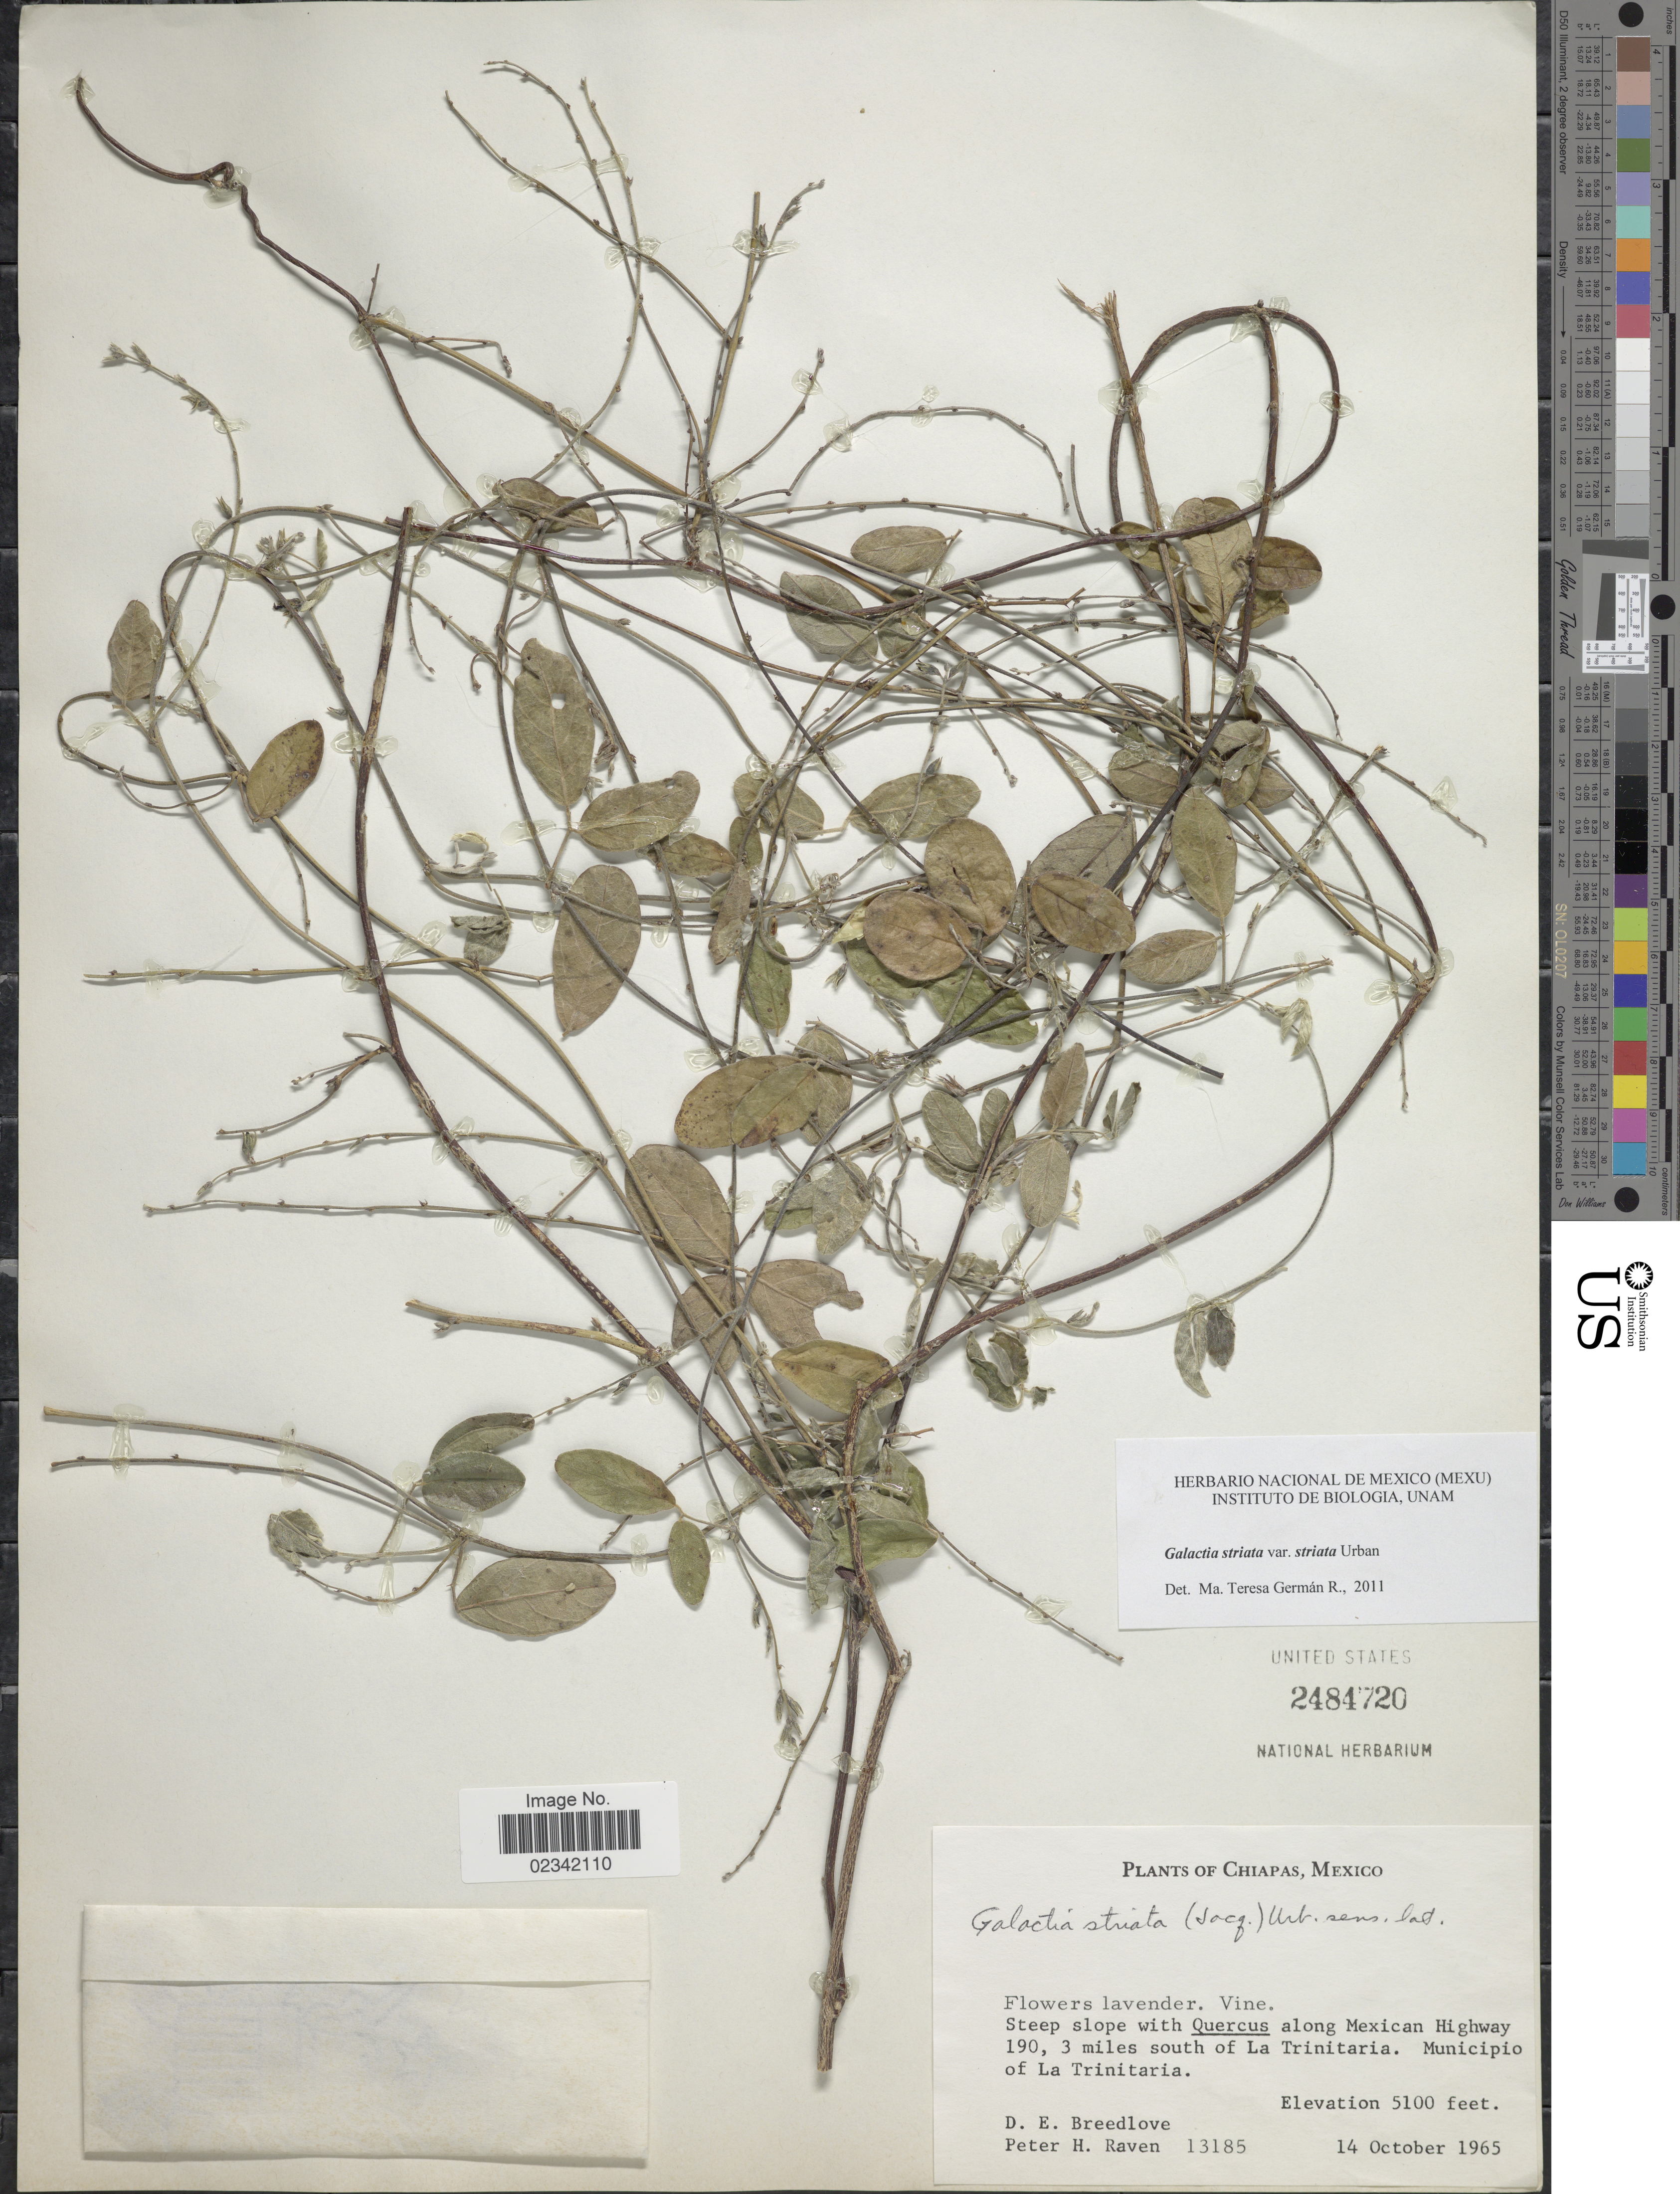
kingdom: Plantae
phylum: Tracheophyta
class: Magnoliopsida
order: Fabales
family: Fabaceae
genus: Galactia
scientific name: Galactia striata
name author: (Jacq.) Urb.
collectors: D. E. Breedlove & P. Raven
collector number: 13185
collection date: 1965-10-14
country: Mexico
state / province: Chiapas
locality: Chiapas, Mexico, Steep slope with Quercus along Mexican Highway 190, 3 miles south of La Trinitaria, Municipio of La Trinitaria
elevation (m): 1554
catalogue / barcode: US 2484720